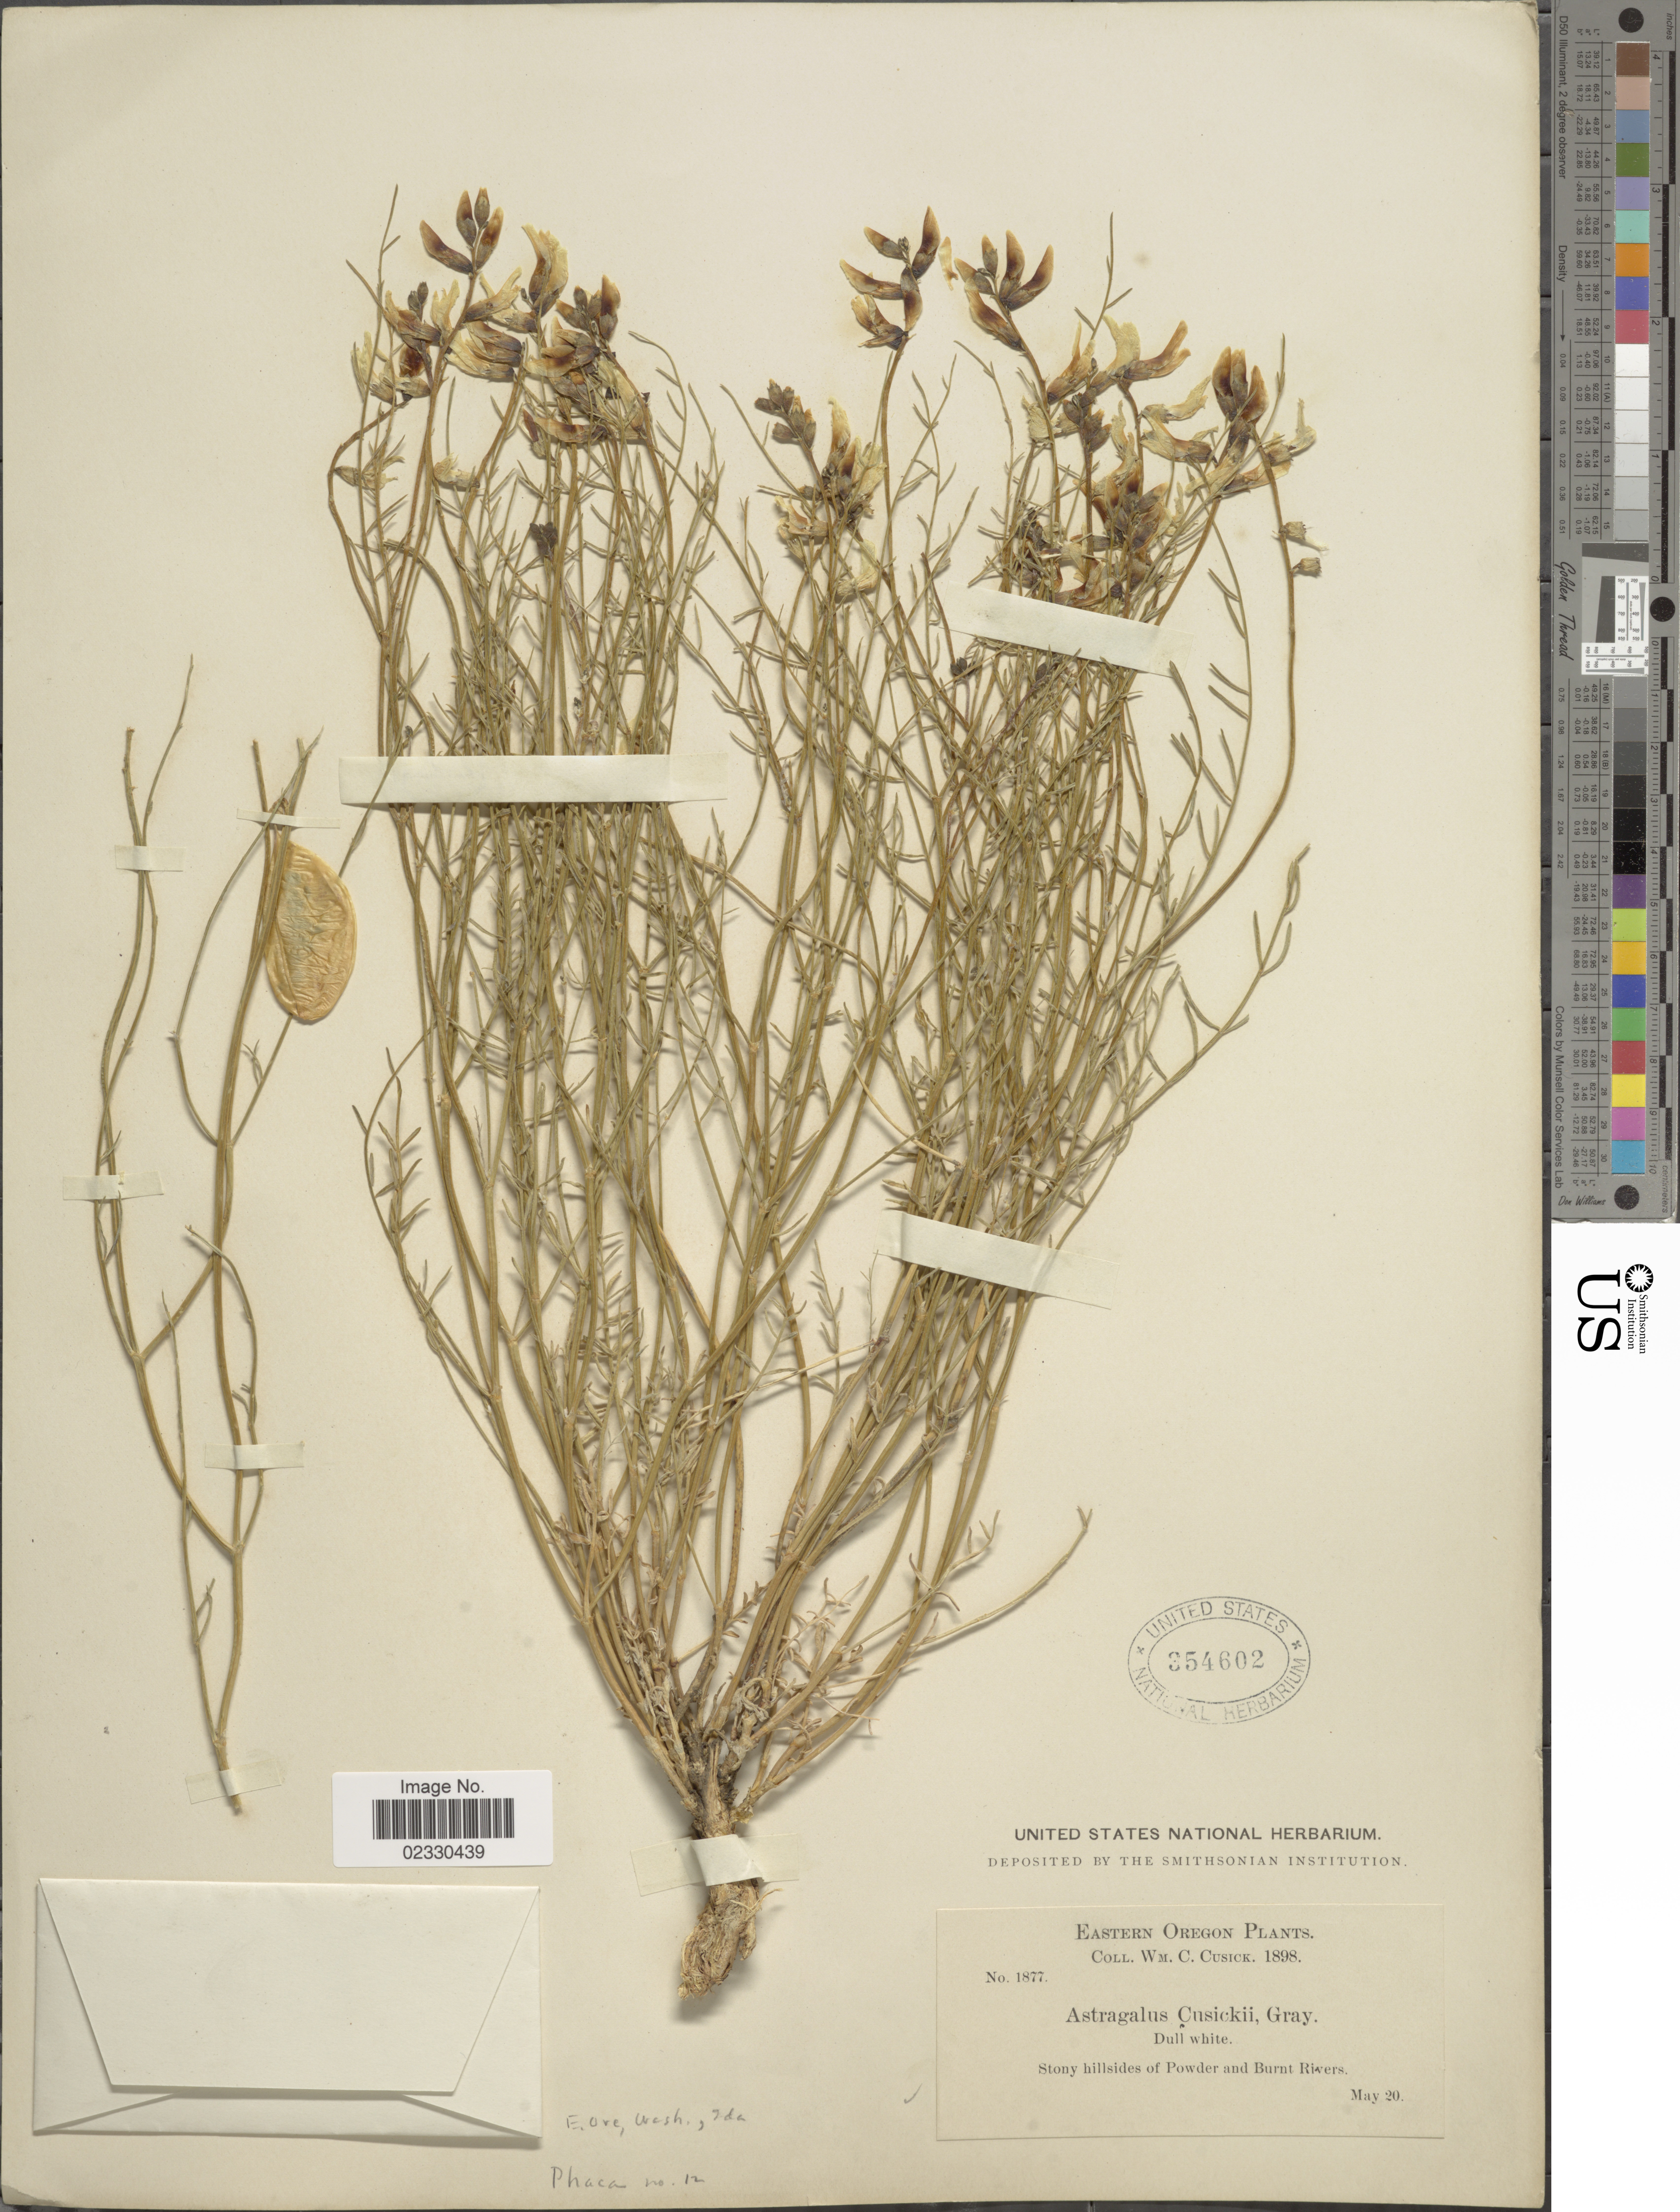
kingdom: Plantae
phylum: Tracheophyta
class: Magnoliopsida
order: Fabales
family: Fabaceae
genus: Astragalus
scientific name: Astragalus cusickii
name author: A. Gray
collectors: W. C. Cusick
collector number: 1877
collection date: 1898-05-20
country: United States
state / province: Oregon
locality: Eastern Orgeon, stony hillside of Powder and Burnt Rivers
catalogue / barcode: US 354602